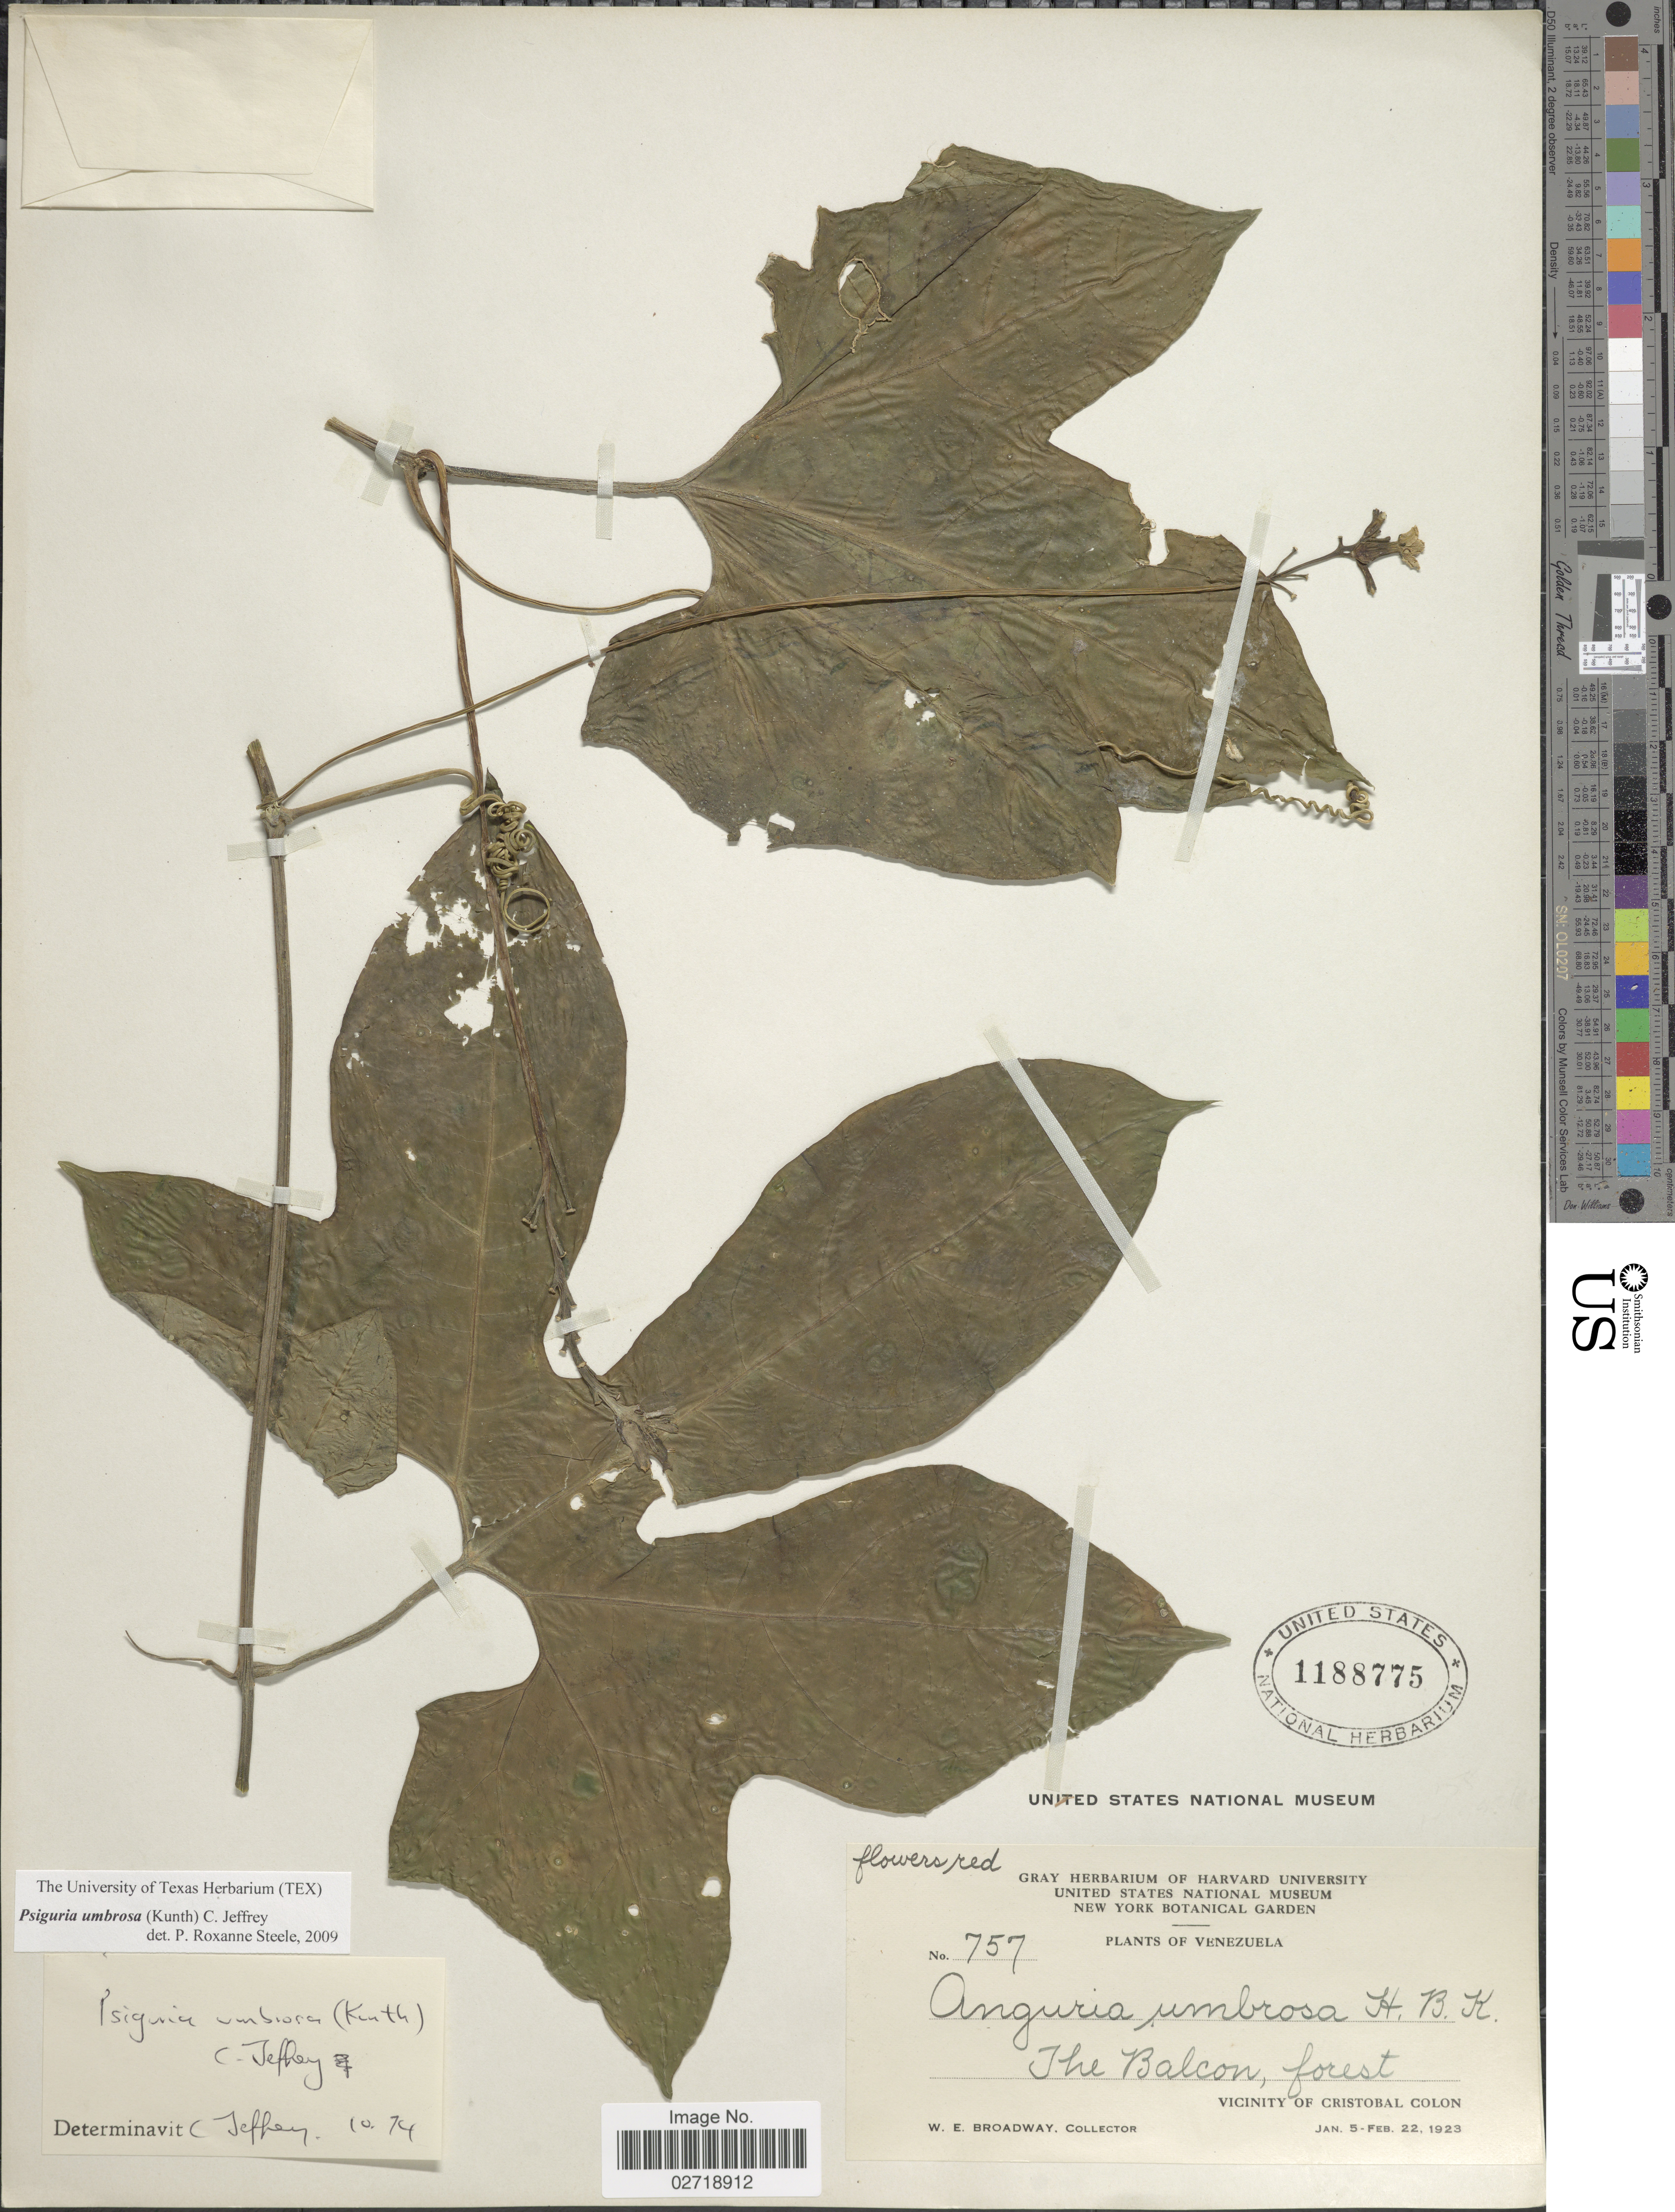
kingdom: Plantae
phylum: Tracheophyta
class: Magnoliopsida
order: Cucurbitales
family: Cucurbitaceae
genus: Psiguria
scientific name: Psiguria umbrosa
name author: (Kunth) C. Jeffrey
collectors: W. E. Broadway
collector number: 757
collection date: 1923-01-05/1923-02-22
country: Venezuela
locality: The Balcon, Vicinity of Cristobal Colon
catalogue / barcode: US 1188775